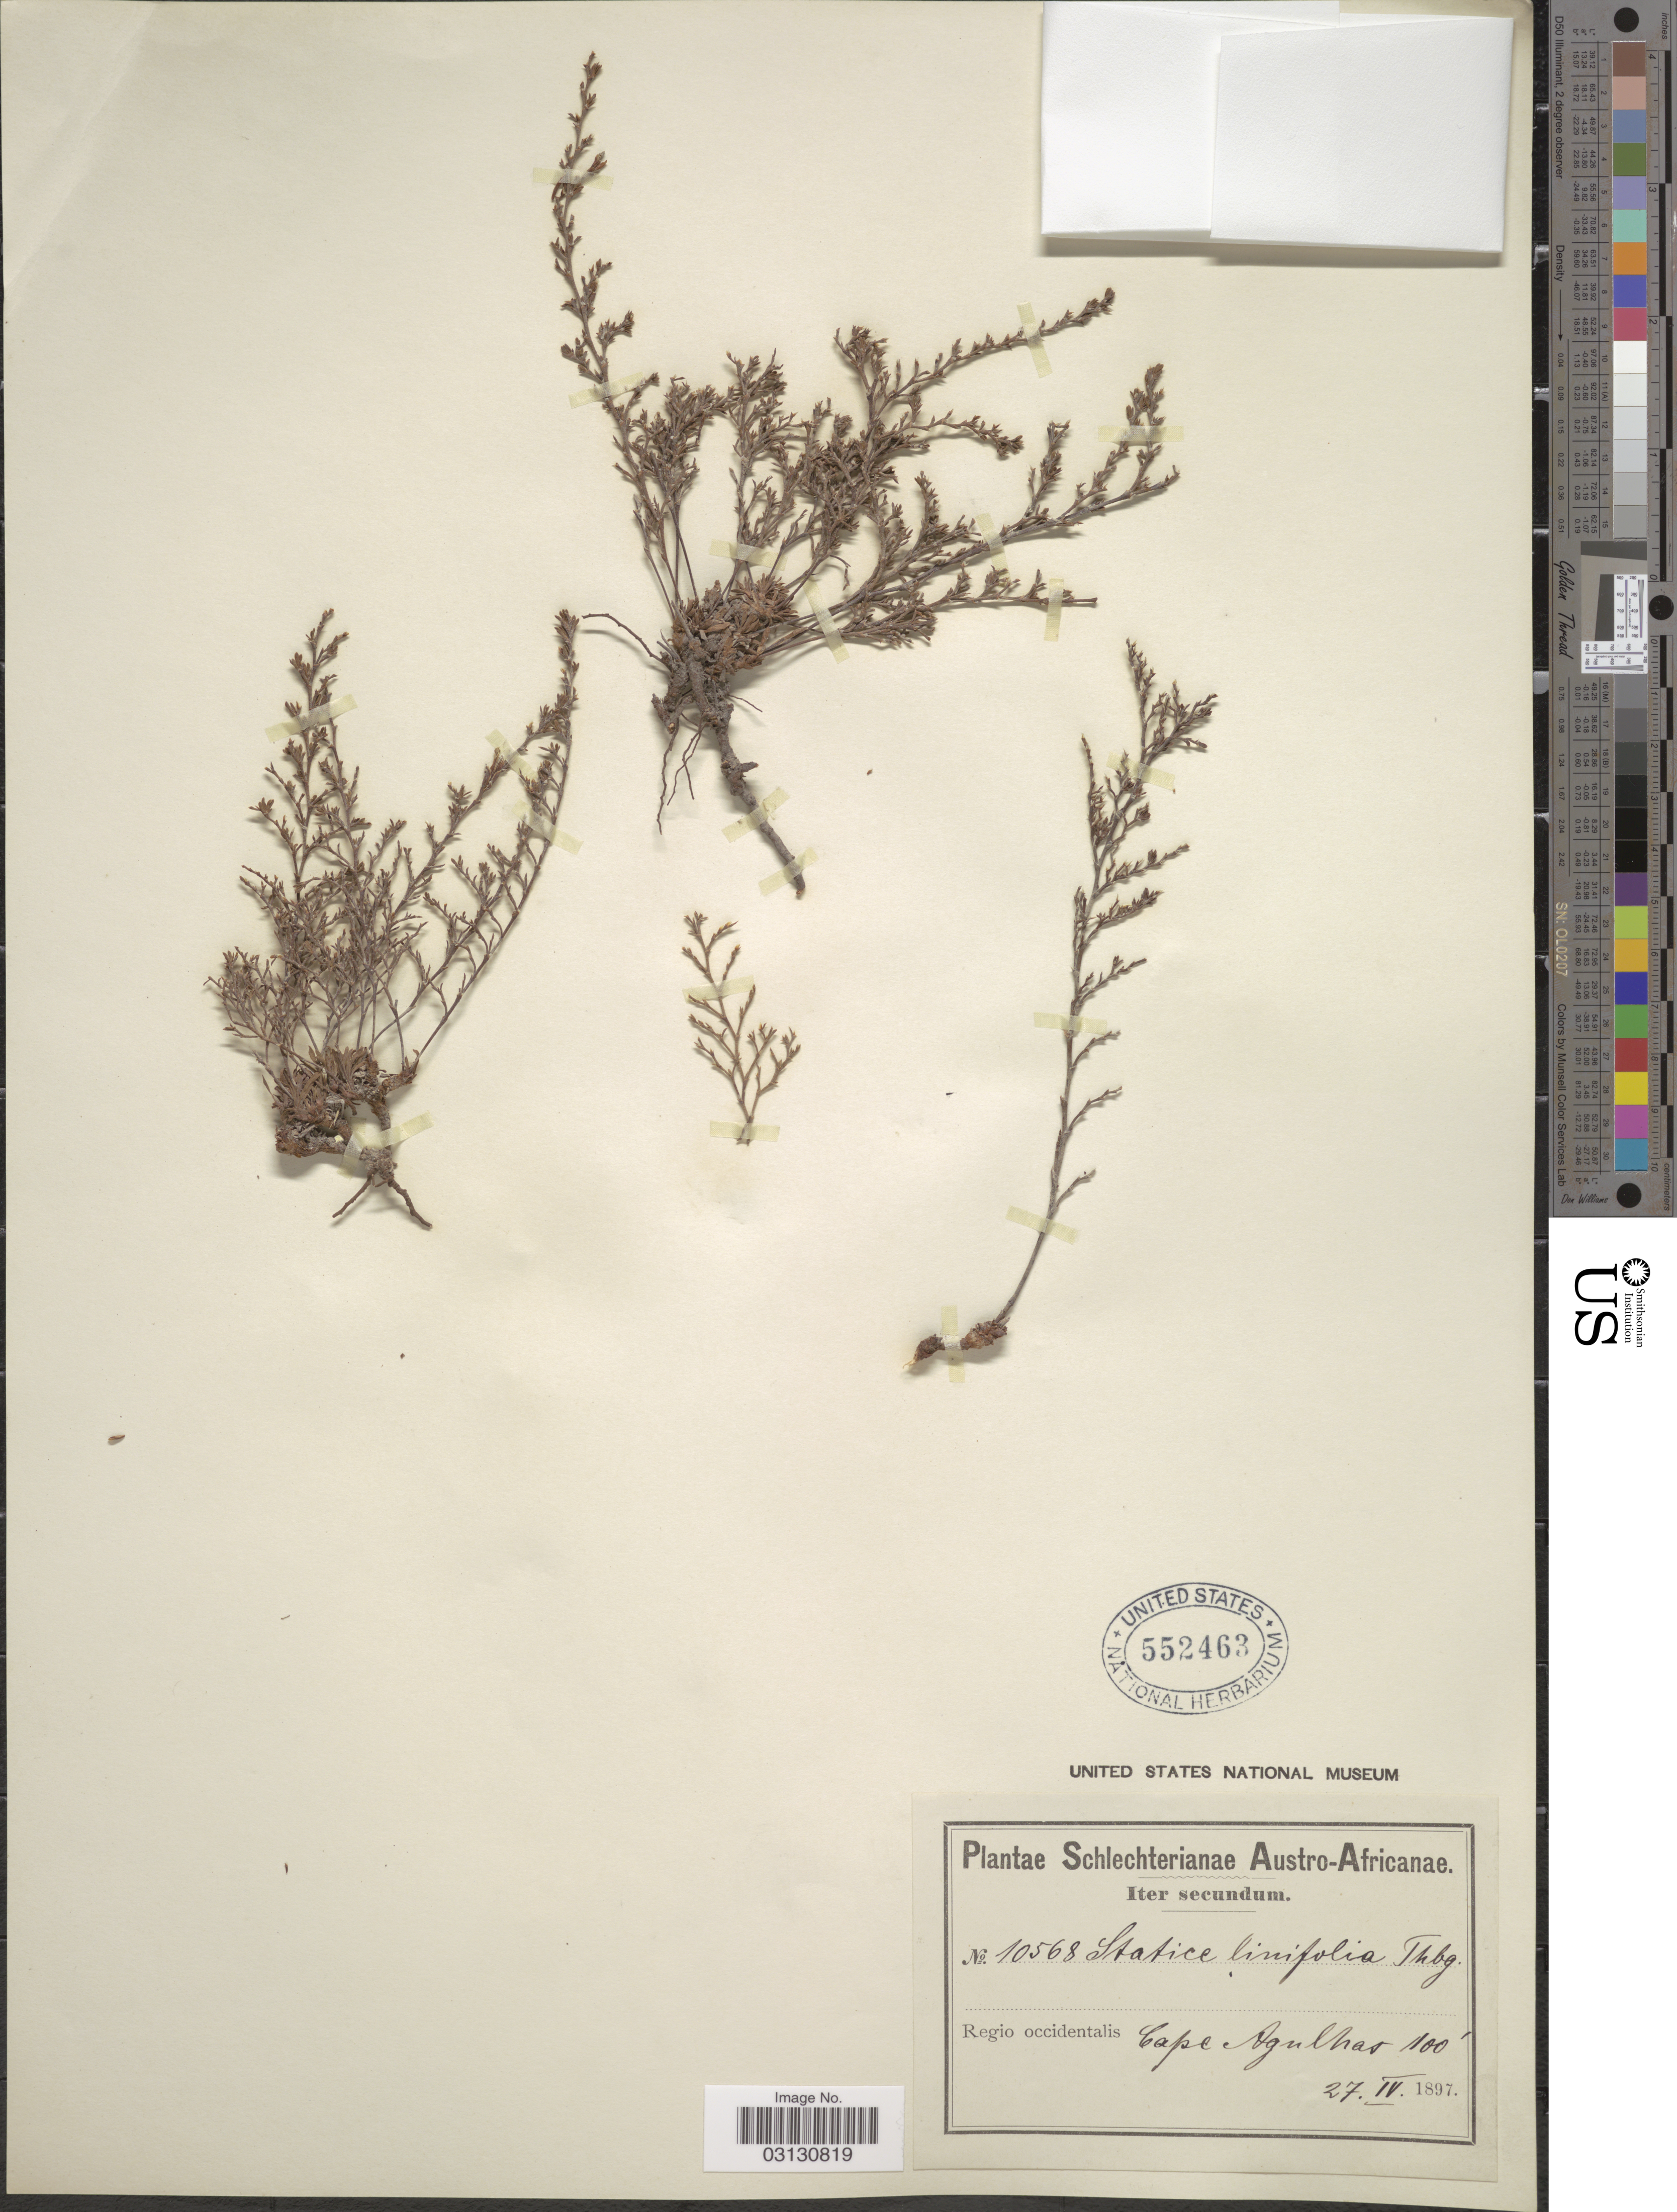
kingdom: Plantae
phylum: Tracheophyta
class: Magnoliopsida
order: Caryophyllales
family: Plumbaginaceae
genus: Limonium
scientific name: Limonium linifolium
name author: (L. f.) Kuntze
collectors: Schlechter, --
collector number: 10568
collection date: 1897-04-27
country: South Africa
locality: Austro-Africanae. Regio occidentalis, Cape Agulhas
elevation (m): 335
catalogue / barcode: US 552463